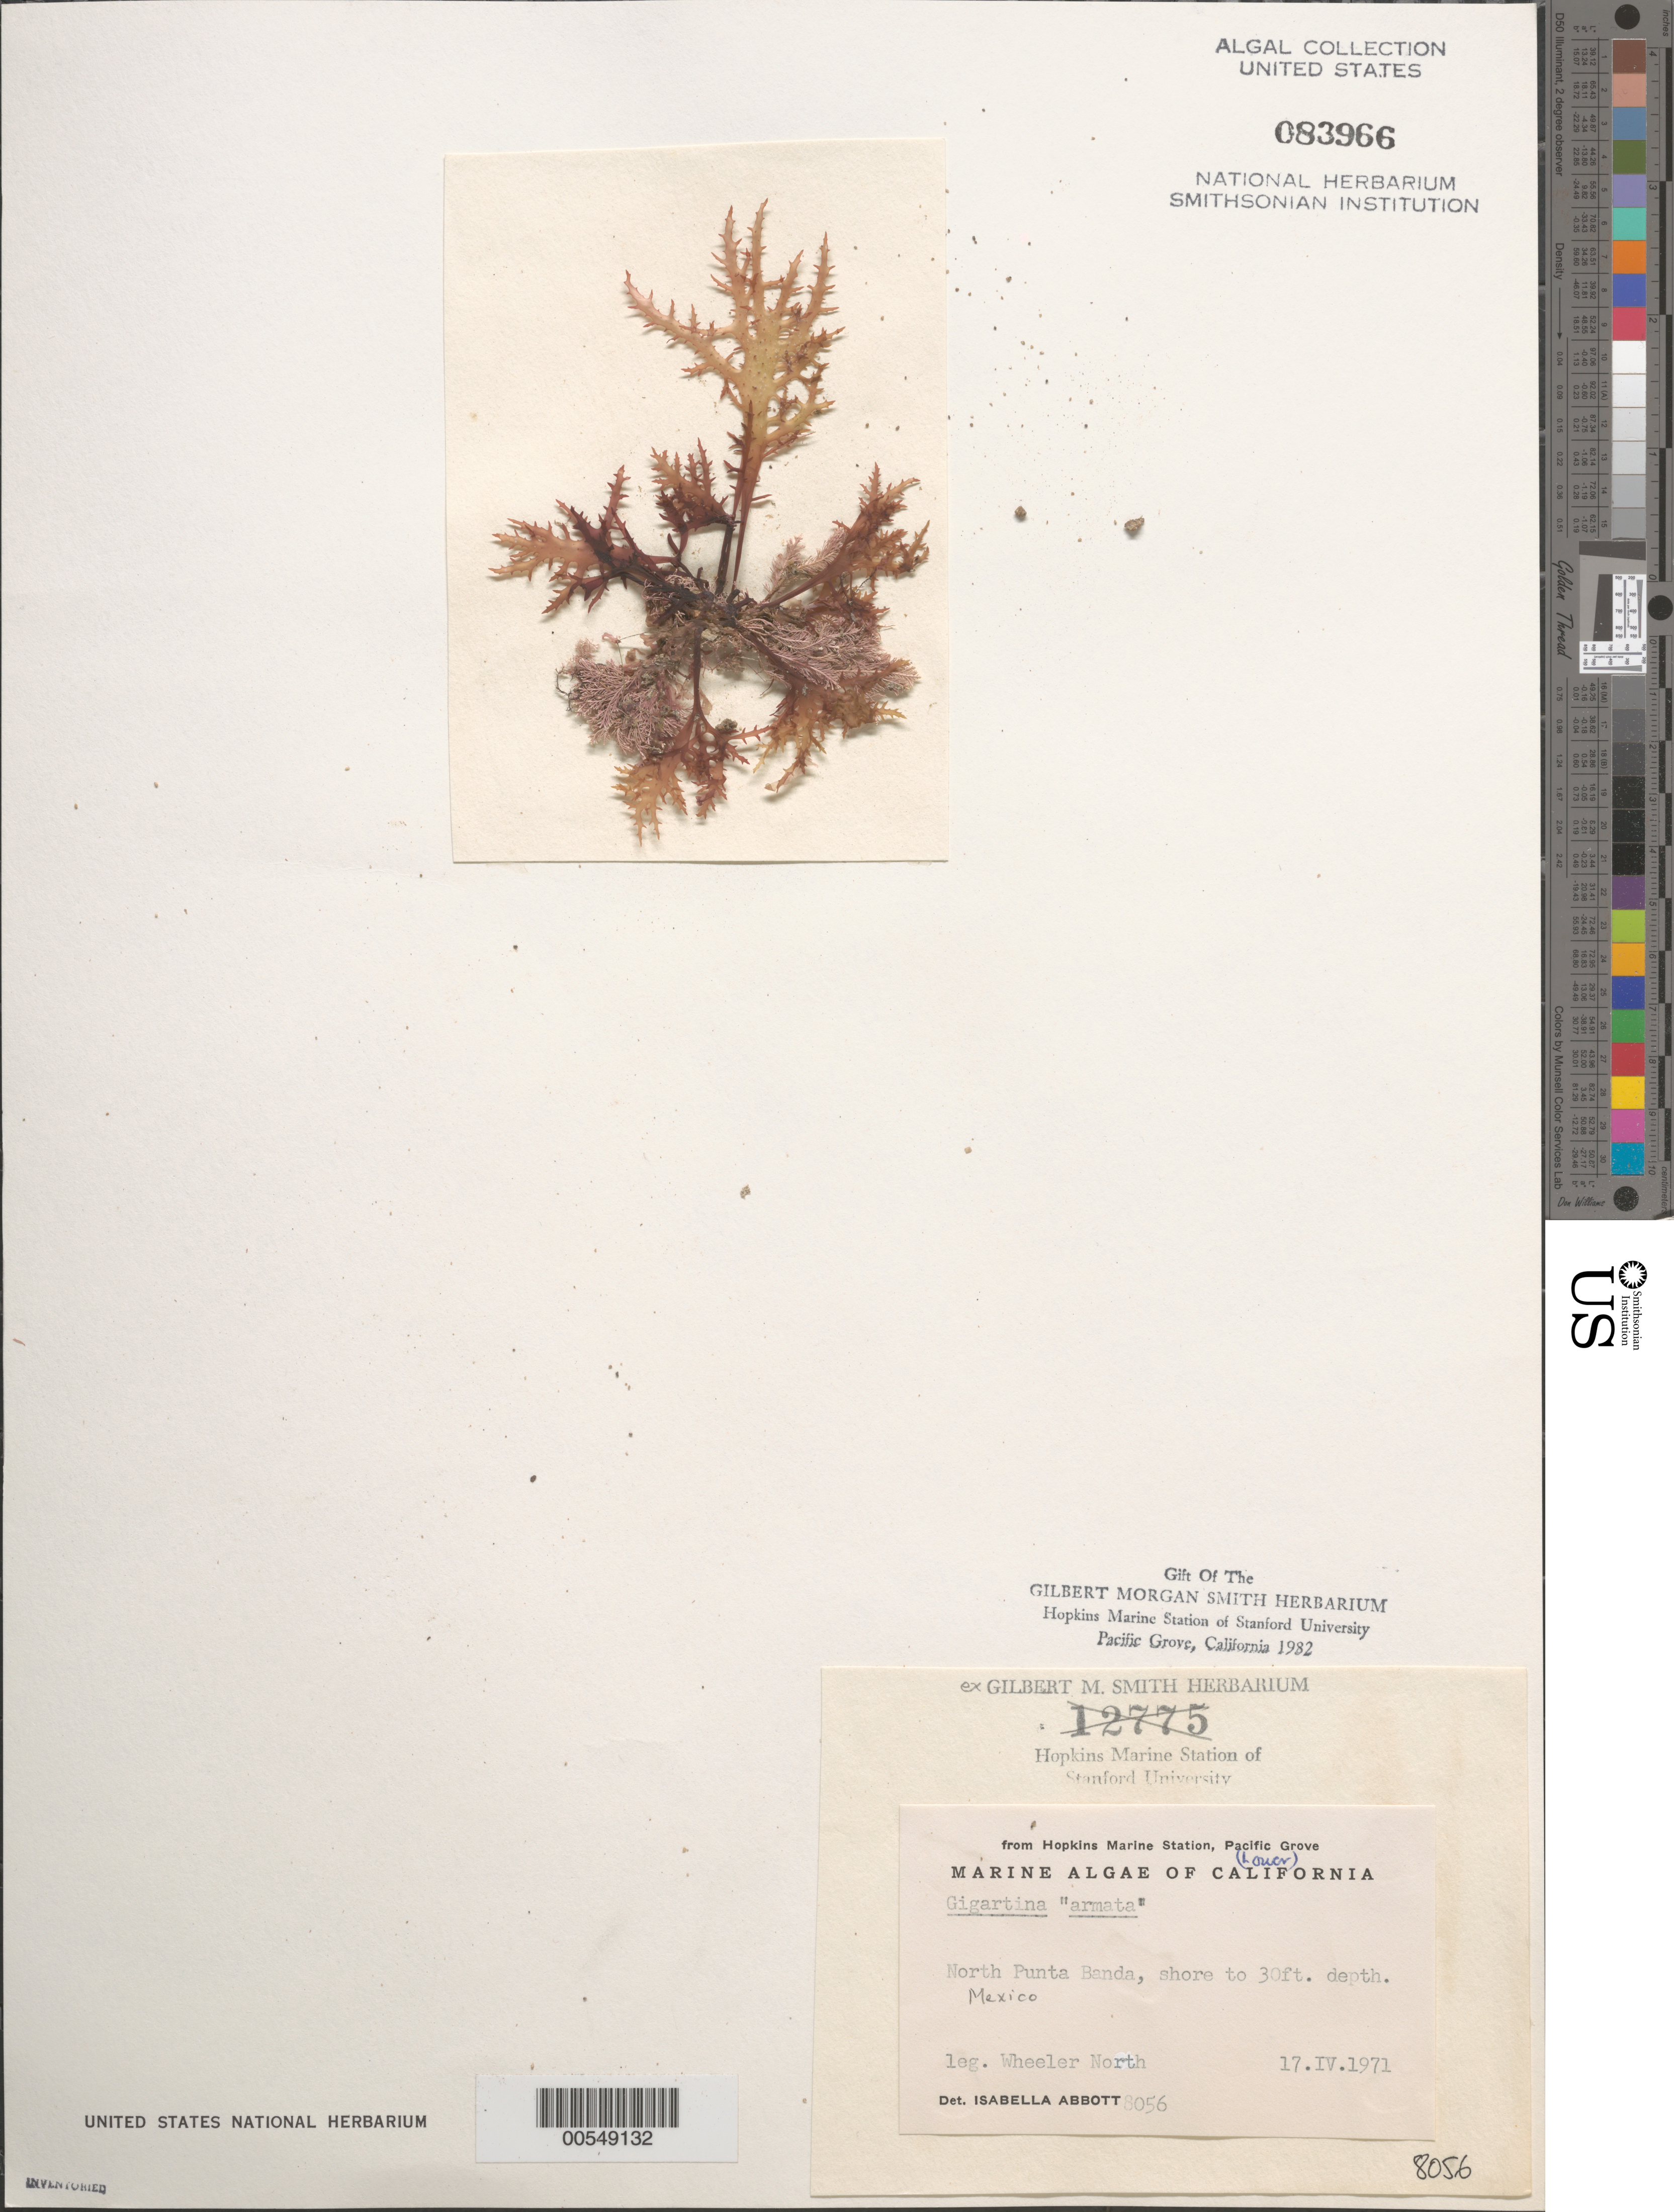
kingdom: Plantae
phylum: Rhodophyta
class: Florideophyceae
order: Gigartinales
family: Gigartinaceae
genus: Chondracanthus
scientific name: Chondracanthus spinosus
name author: (Kütz.) Guiry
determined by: Algae name updating Project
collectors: W. North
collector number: IAA 8056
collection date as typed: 17 Apr 1971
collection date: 1971-04-17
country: Mexico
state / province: Baja California Norte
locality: North Punta Banda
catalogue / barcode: US 83966